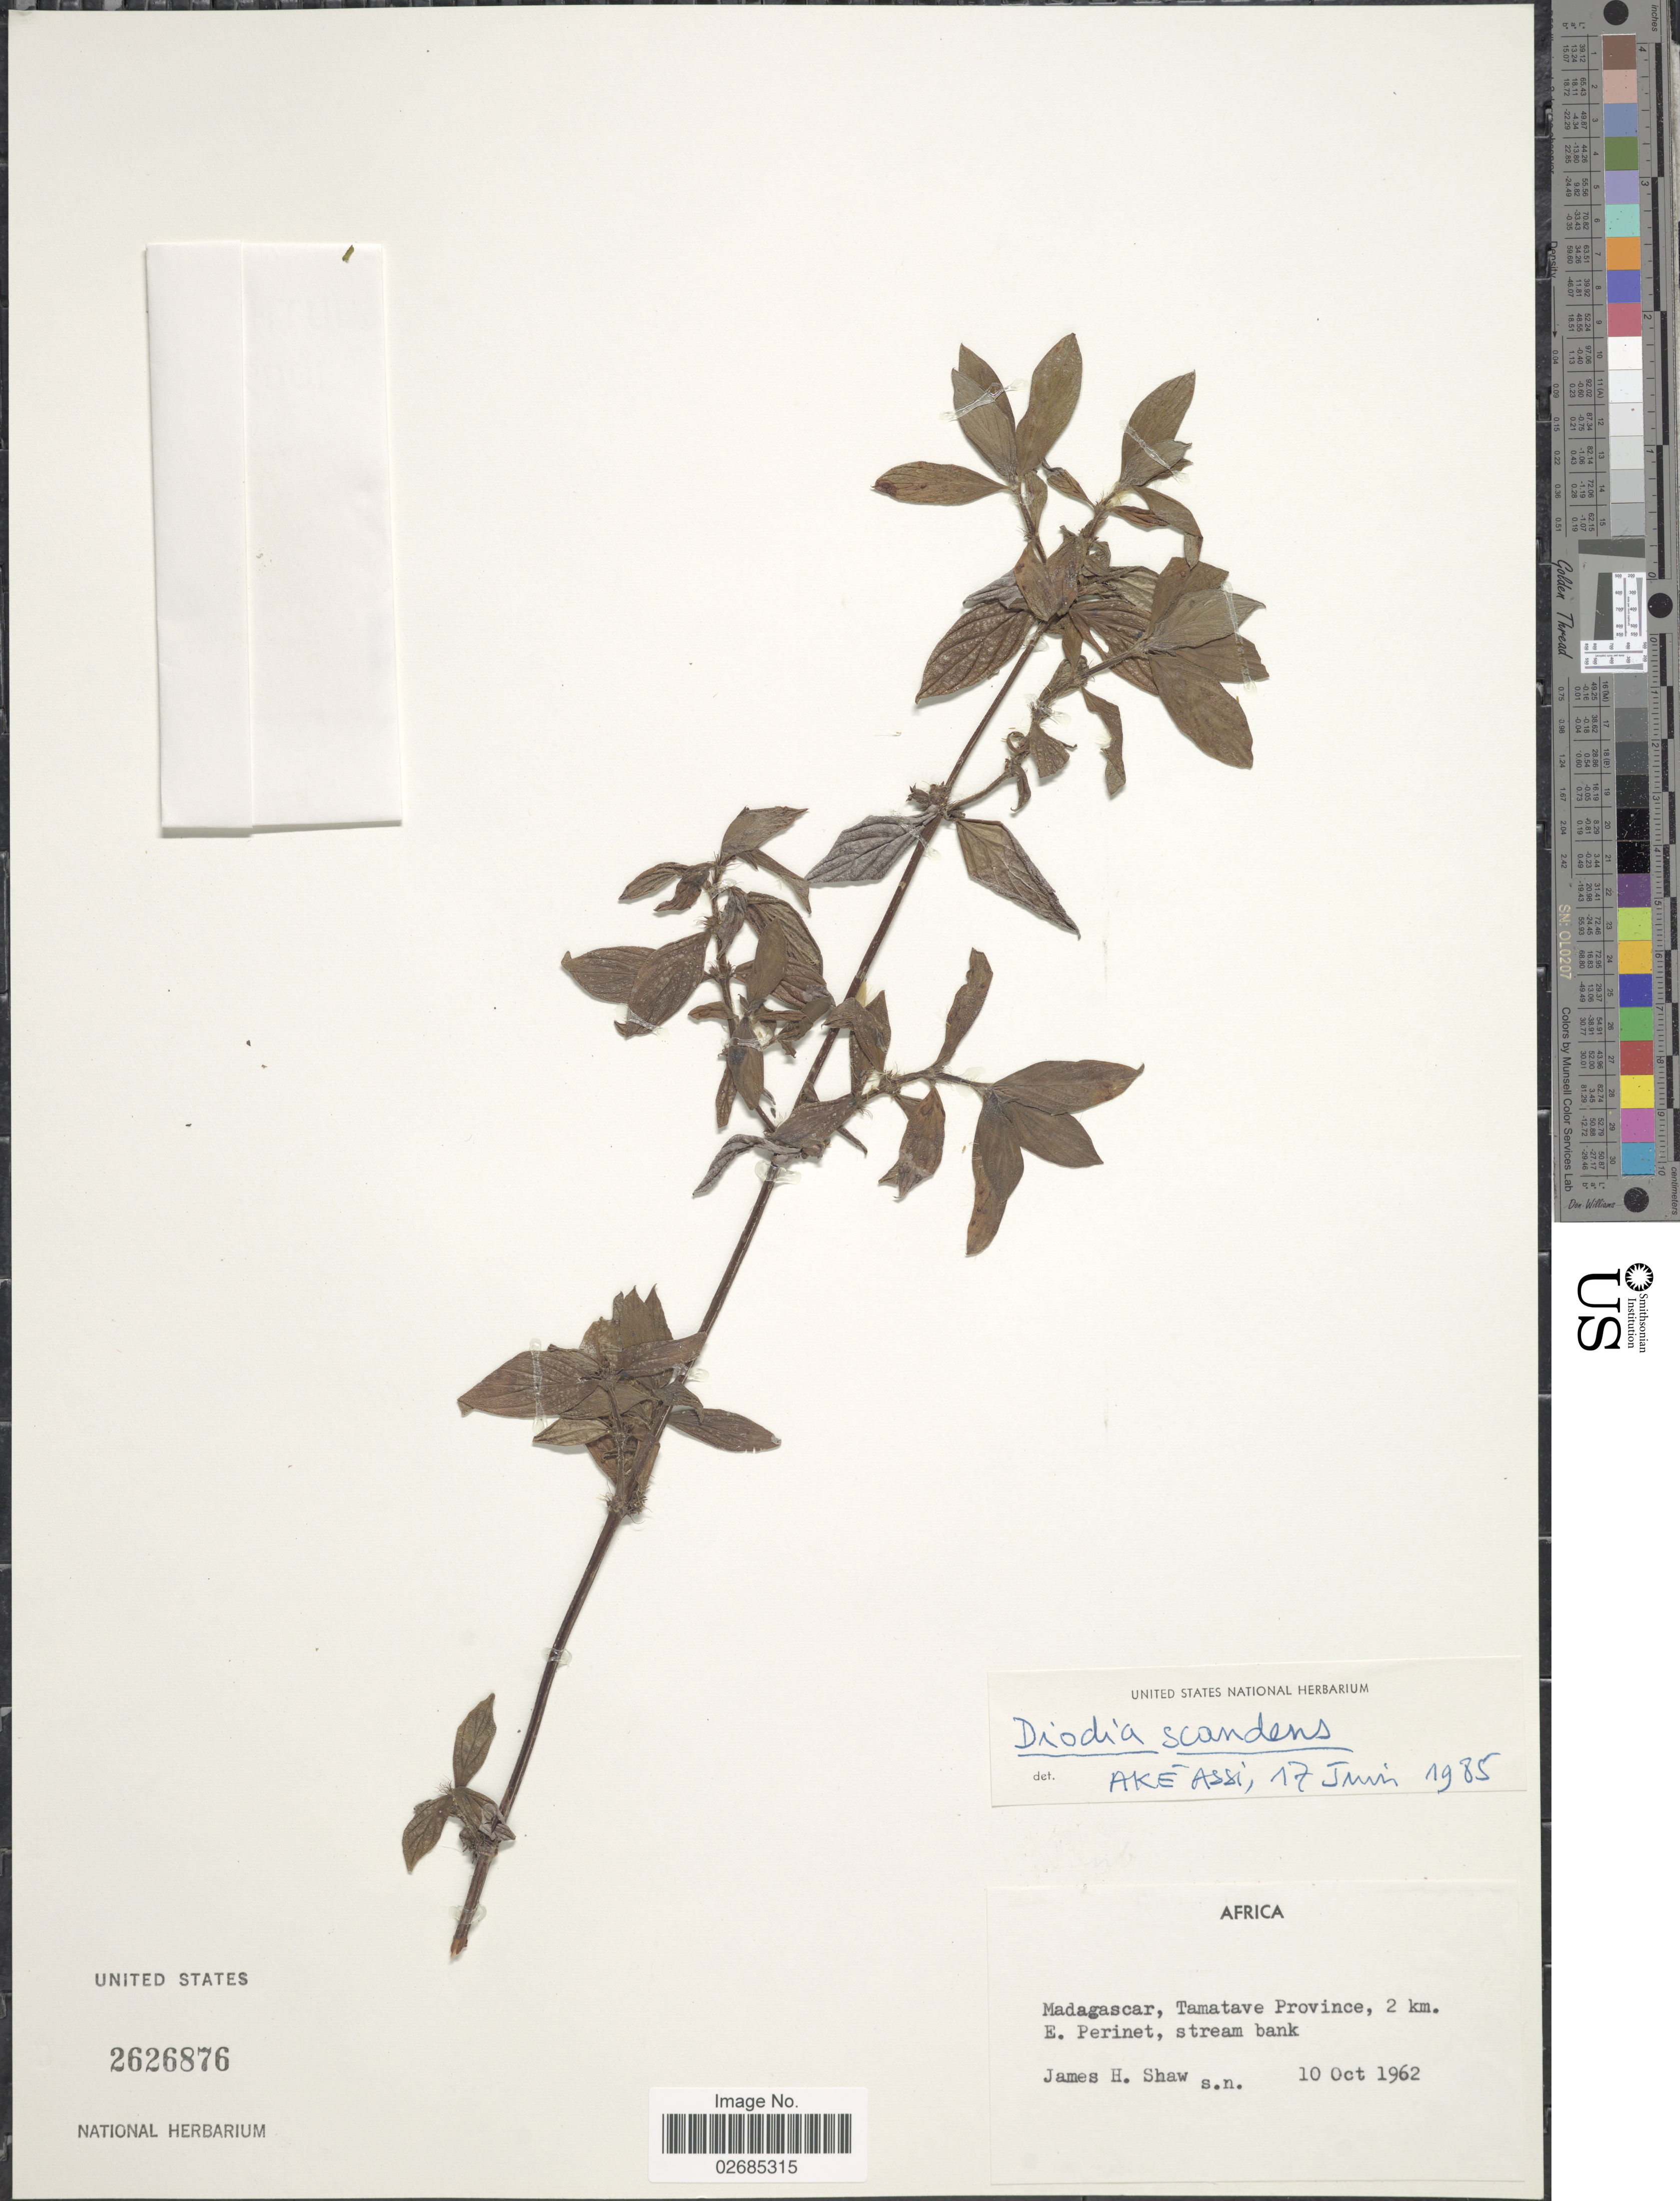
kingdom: Plantae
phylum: Tracheophyta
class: Magnoliopsida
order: Gentianales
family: Rubiaceae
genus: Diodia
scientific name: Diodia scandens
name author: Sw.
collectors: J. H. Shaw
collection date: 1962-10-10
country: Madagascar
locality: Tamatave Province, 2 km E. of Perinet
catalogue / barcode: US 2626876